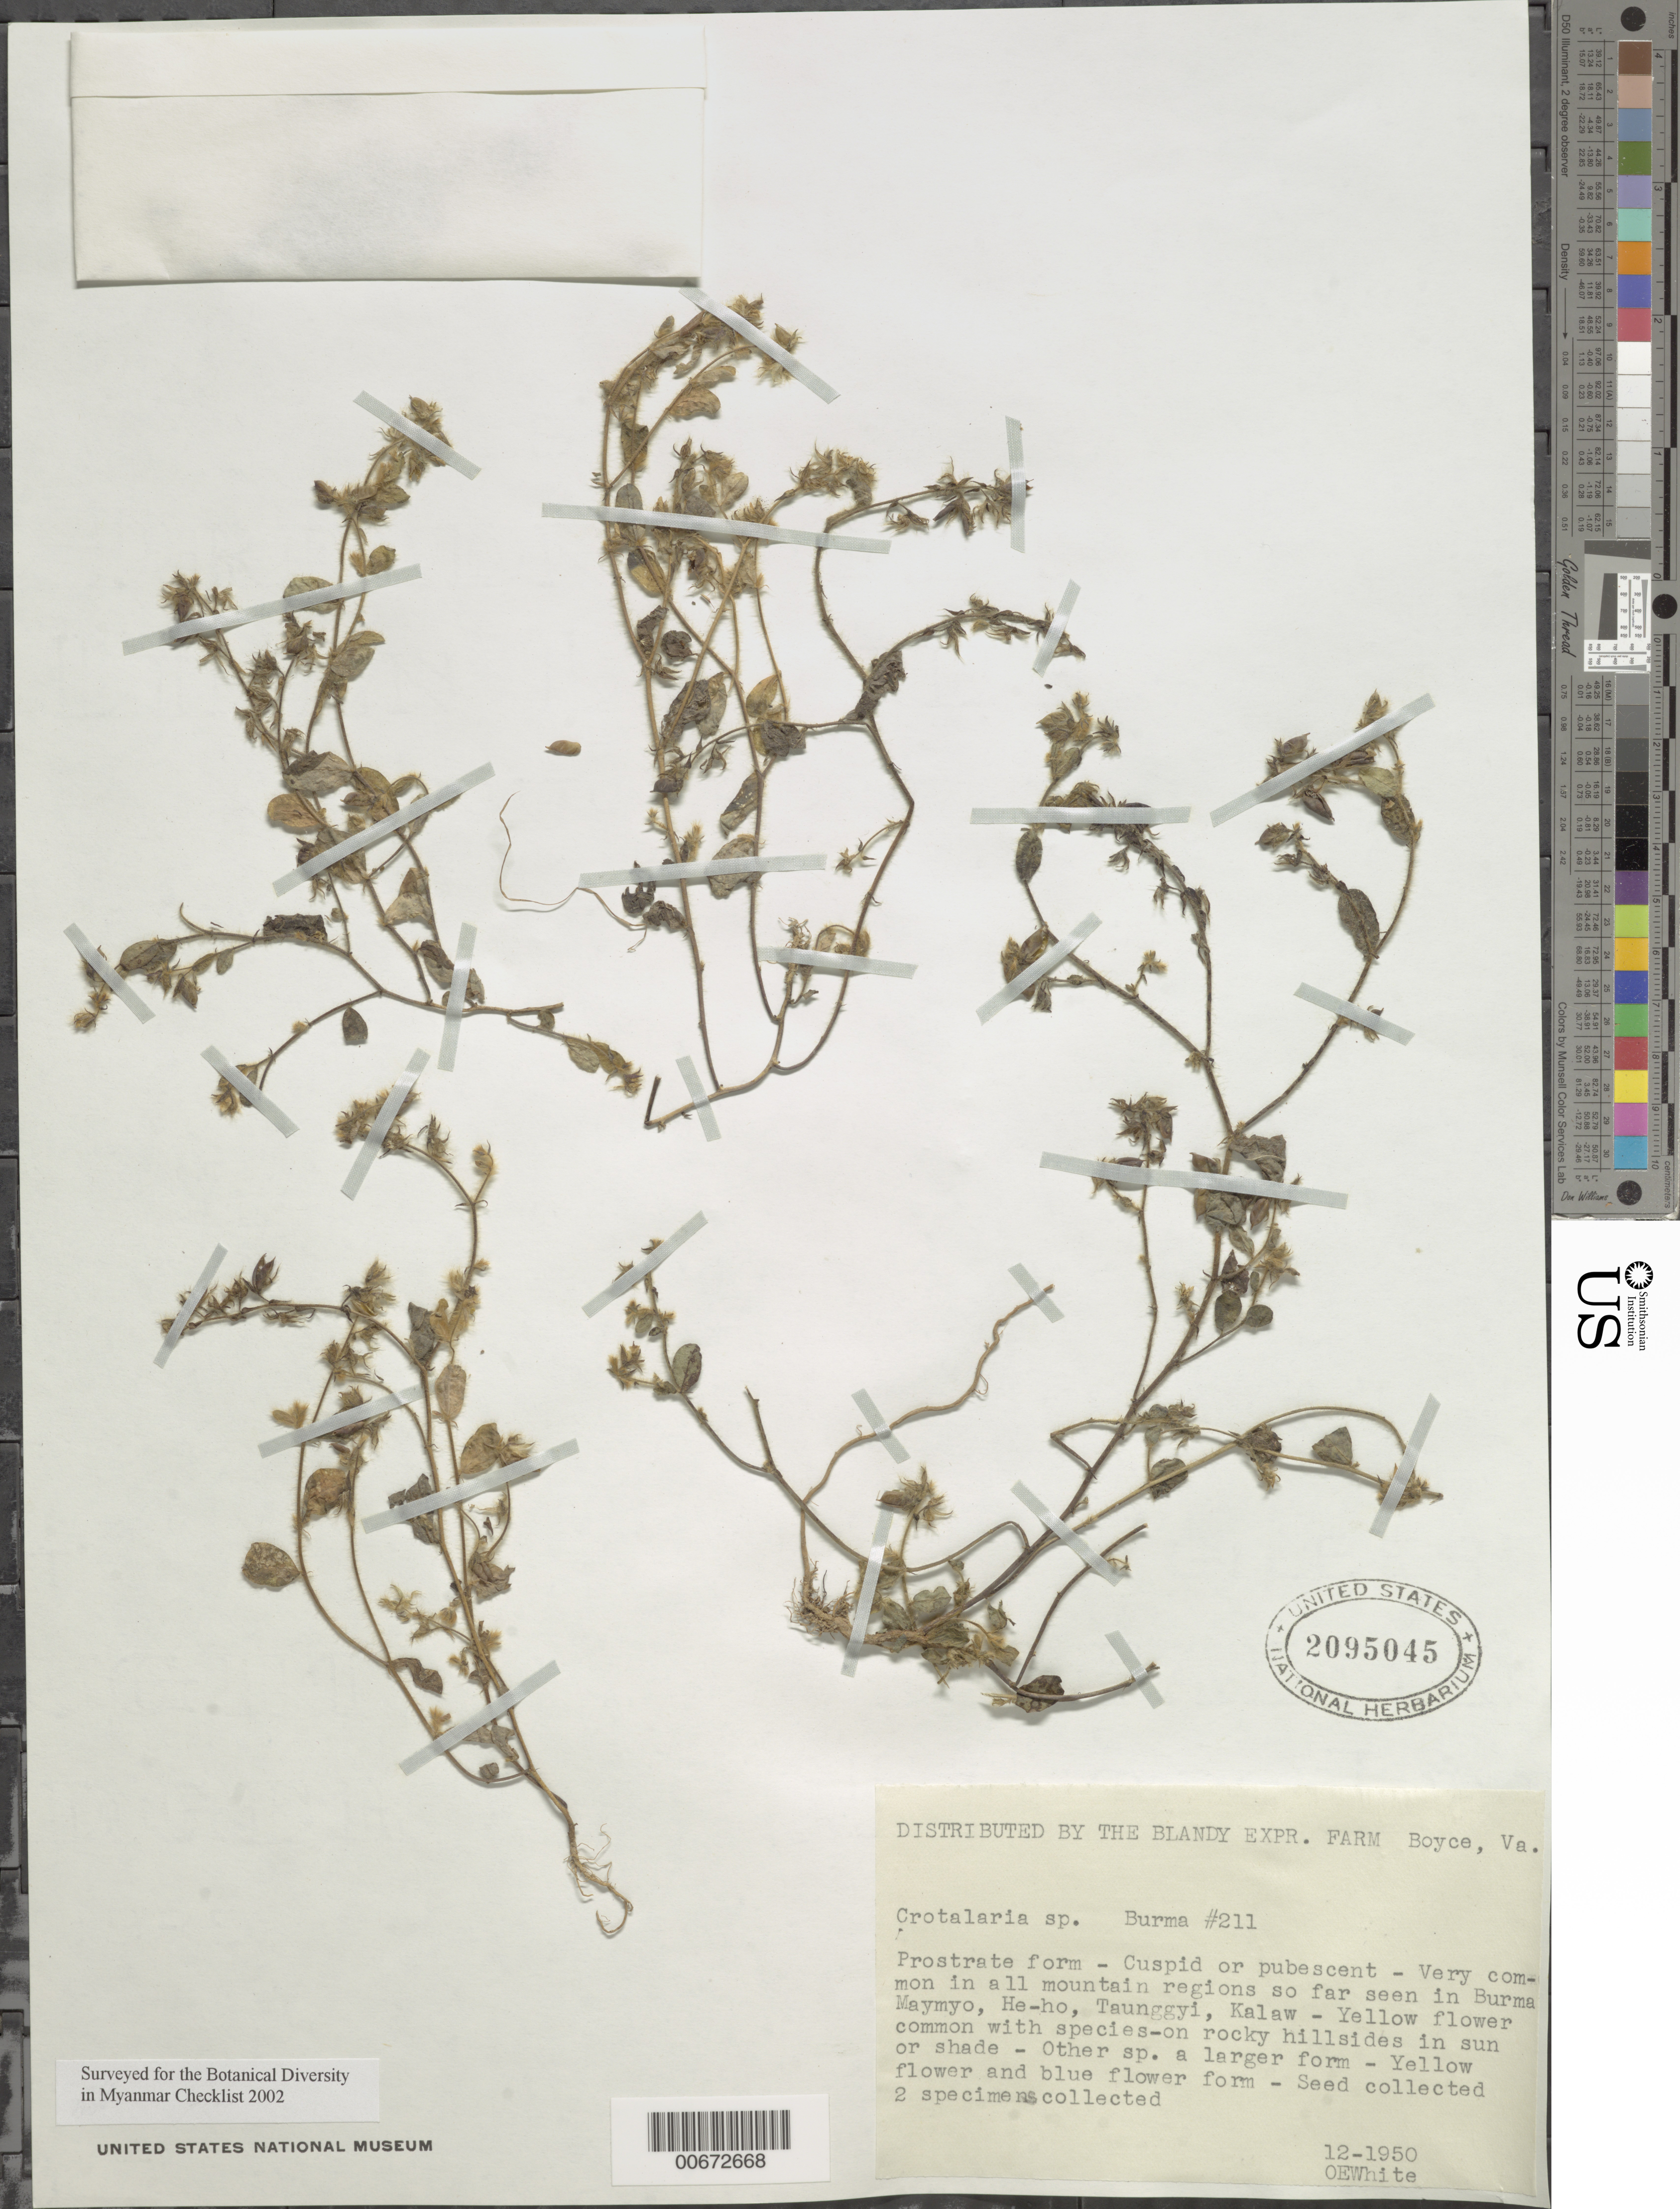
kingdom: Plantae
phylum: Tracheophyta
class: Magnoliopsida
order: Fabales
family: Fabaceae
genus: Crotalaria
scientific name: Crotalaria sp.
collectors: O. E. White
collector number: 211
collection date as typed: Dec 1950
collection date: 1950-12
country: Myanmar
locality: Seen in Maymyo, He-ho, Taunggyi, Kalaw.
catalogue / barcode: US 2095045